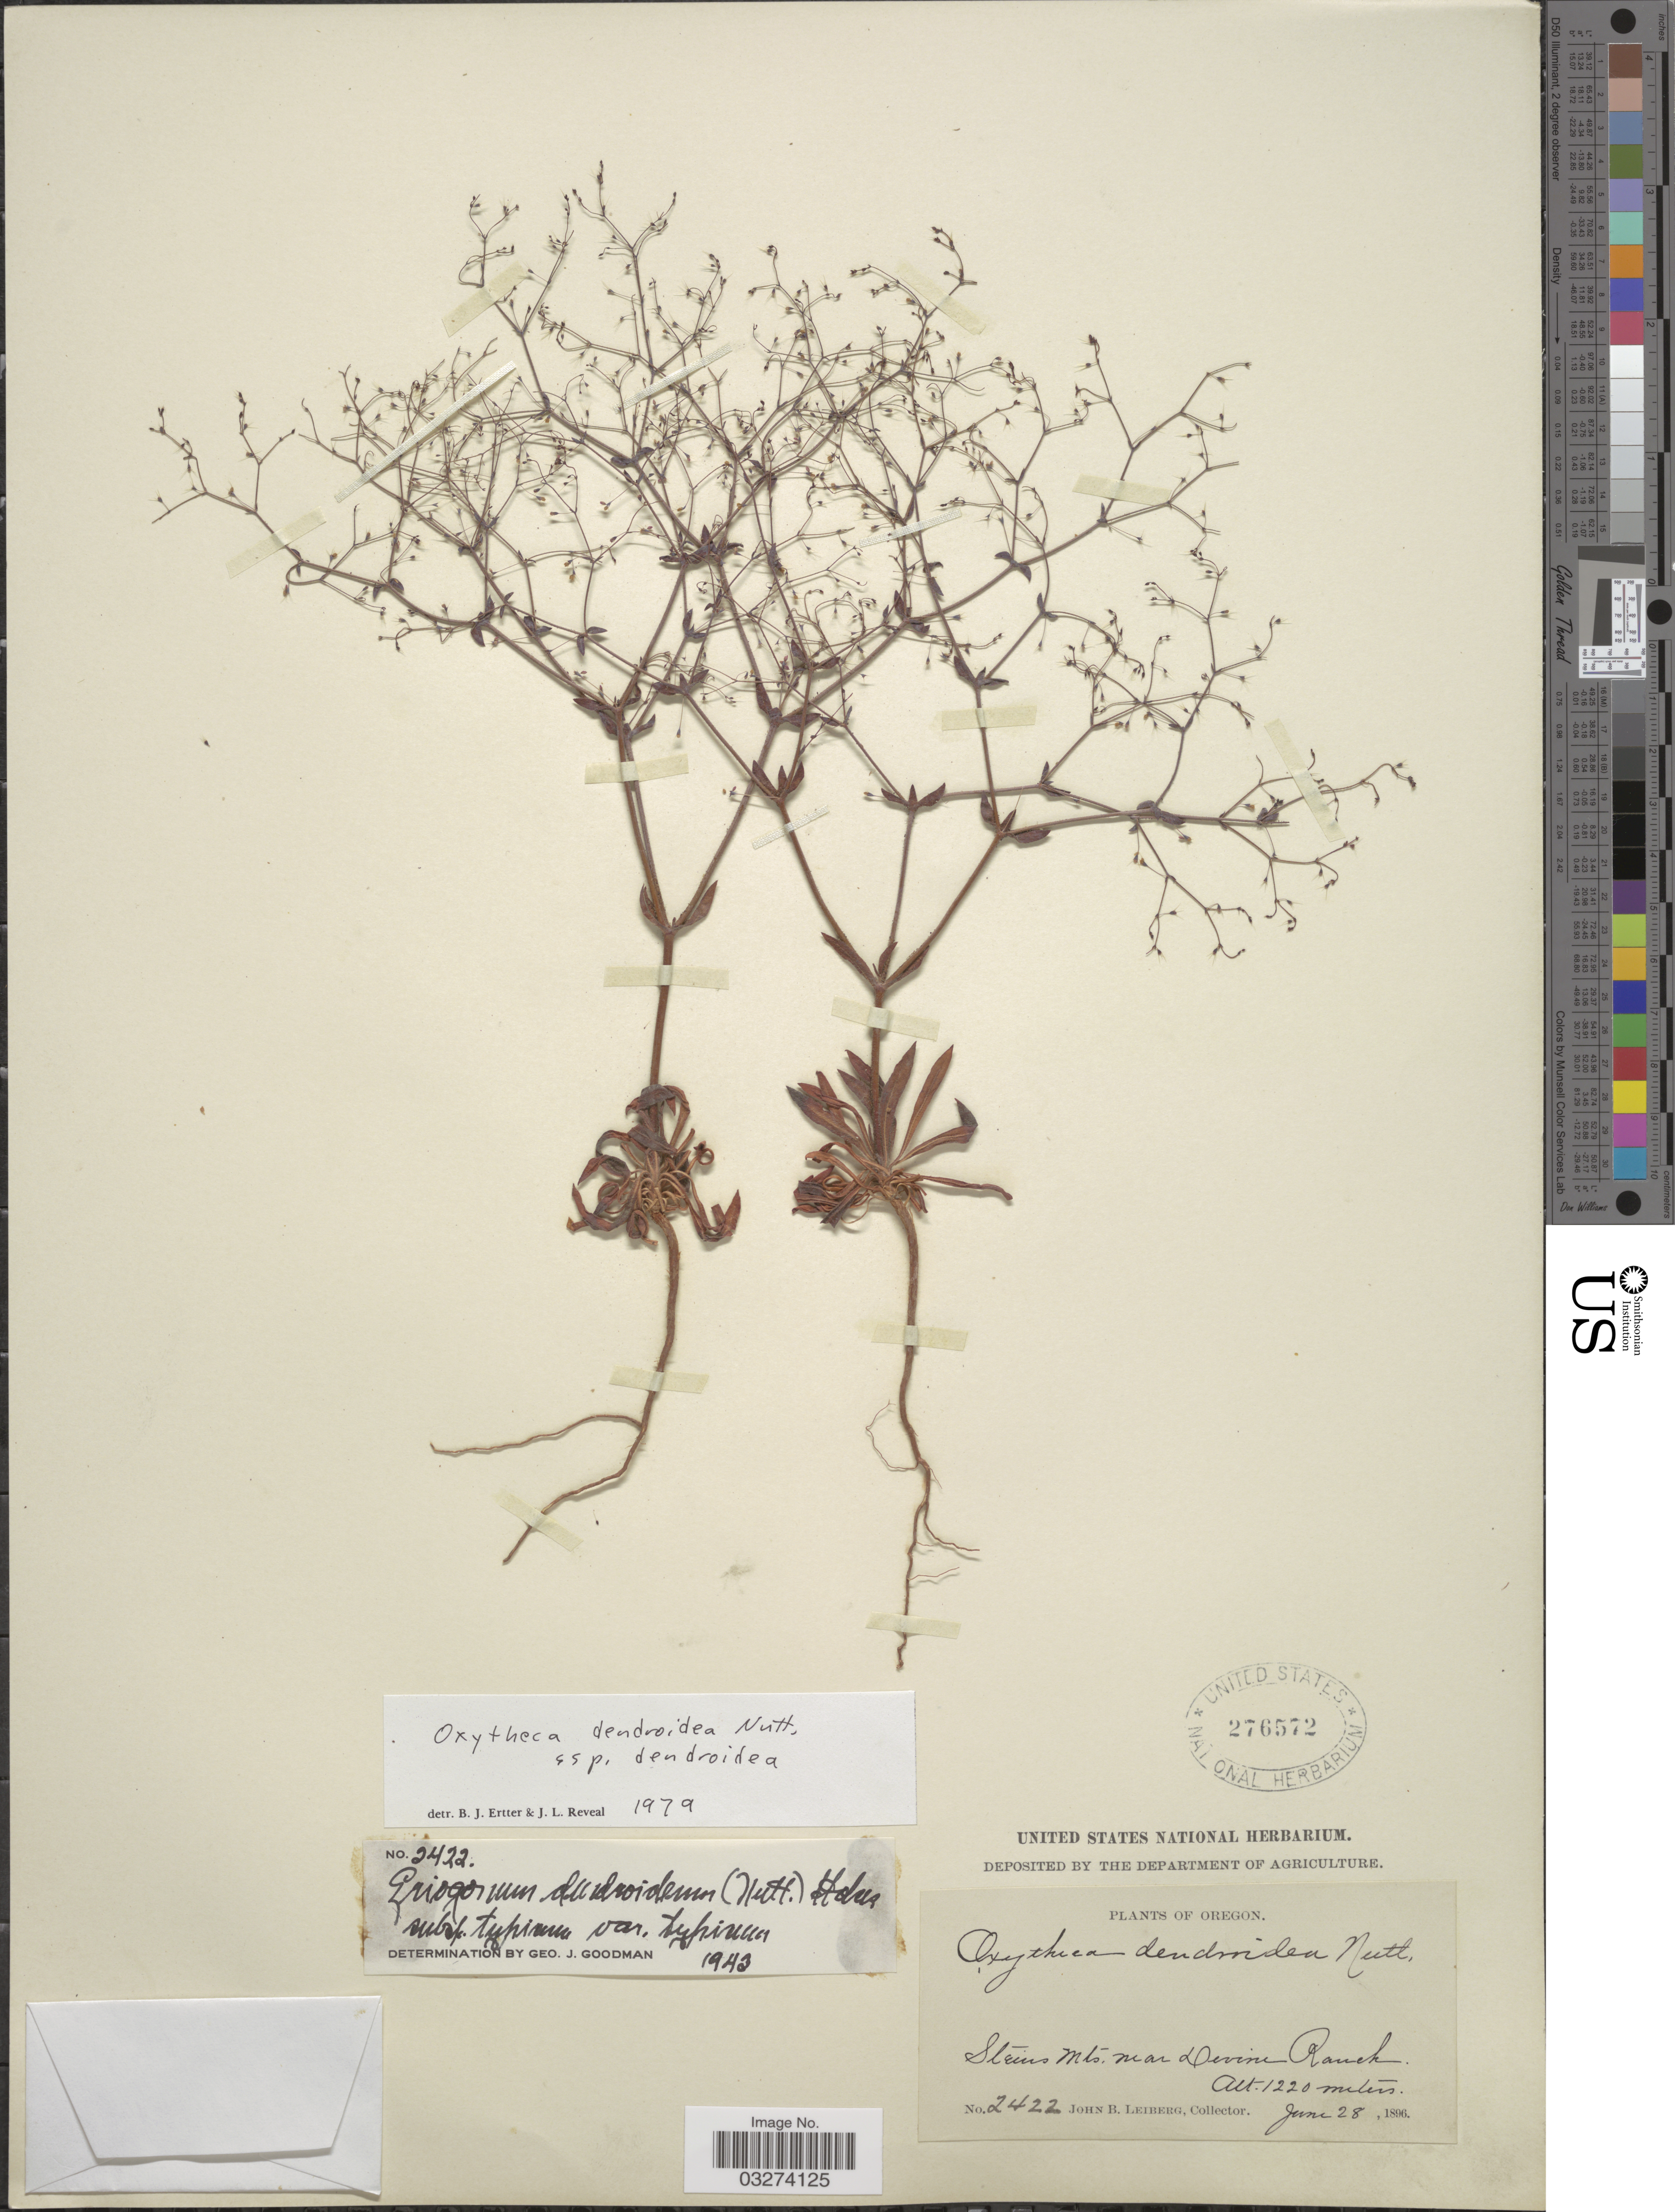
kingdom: Plantae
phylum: Tracheophyta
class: Magnoliopsida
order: Caryophyllales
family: Polygonaceae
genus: Oxytheca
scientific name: Oxytheca dendroidea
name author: Nutt.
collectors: J. B. Leiberg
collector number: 2422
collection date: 1896-06-28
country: United States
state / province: Oregon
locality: Steins Mts. near Divine Ranch.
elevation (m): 1220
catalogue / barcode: US 276572